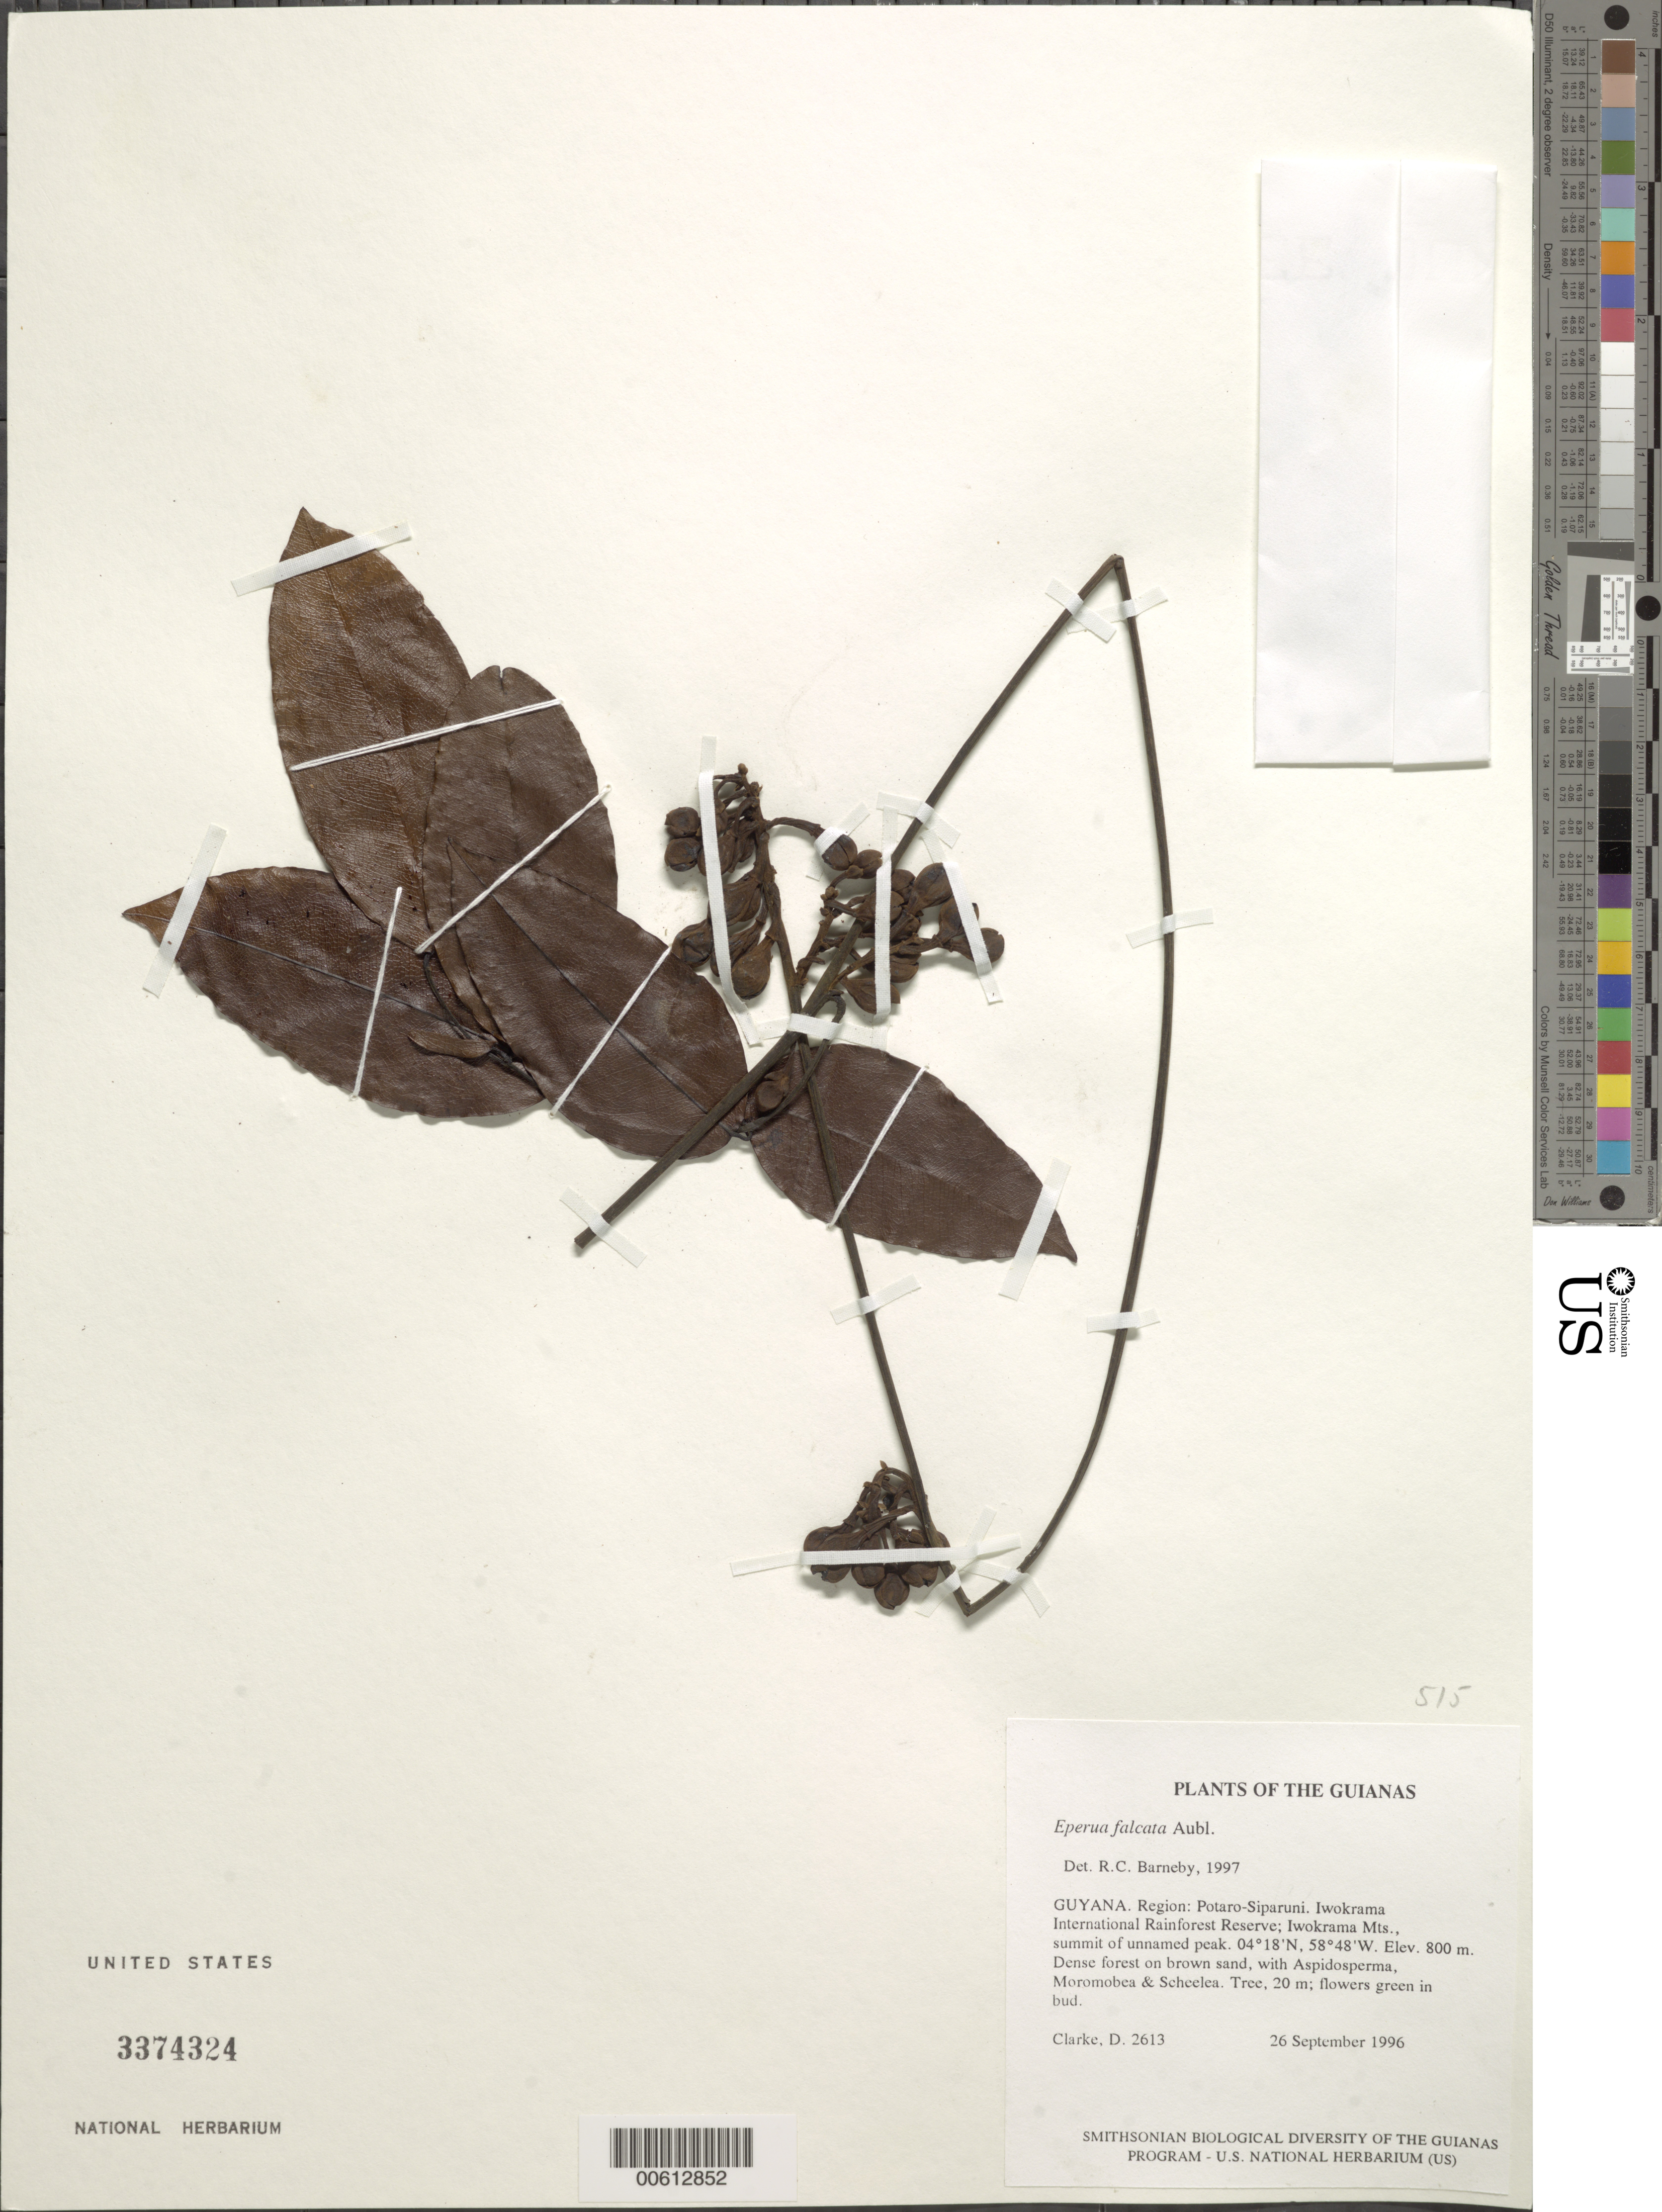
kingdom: Plantae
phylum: Tracheophyta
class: Magnoliopsida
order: Fabales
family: Fabaceae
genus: Eperua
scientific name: Eperua falcata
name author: Aubl.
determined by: Barneby, Rupert C., (NY)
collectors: H. D. Clarke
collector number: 2613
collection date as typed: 26 September 1996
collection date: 1996-09-26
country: Guyana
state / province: Potaro-Siparuni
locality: Iwokrama International Rainforest Reserve; Iwokrama Mts., summit of unnamed peak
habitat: Dense forest on brown sand, with Aspidosperma, Moronobea & Scheelea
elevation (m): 800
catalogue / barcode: US 3374324